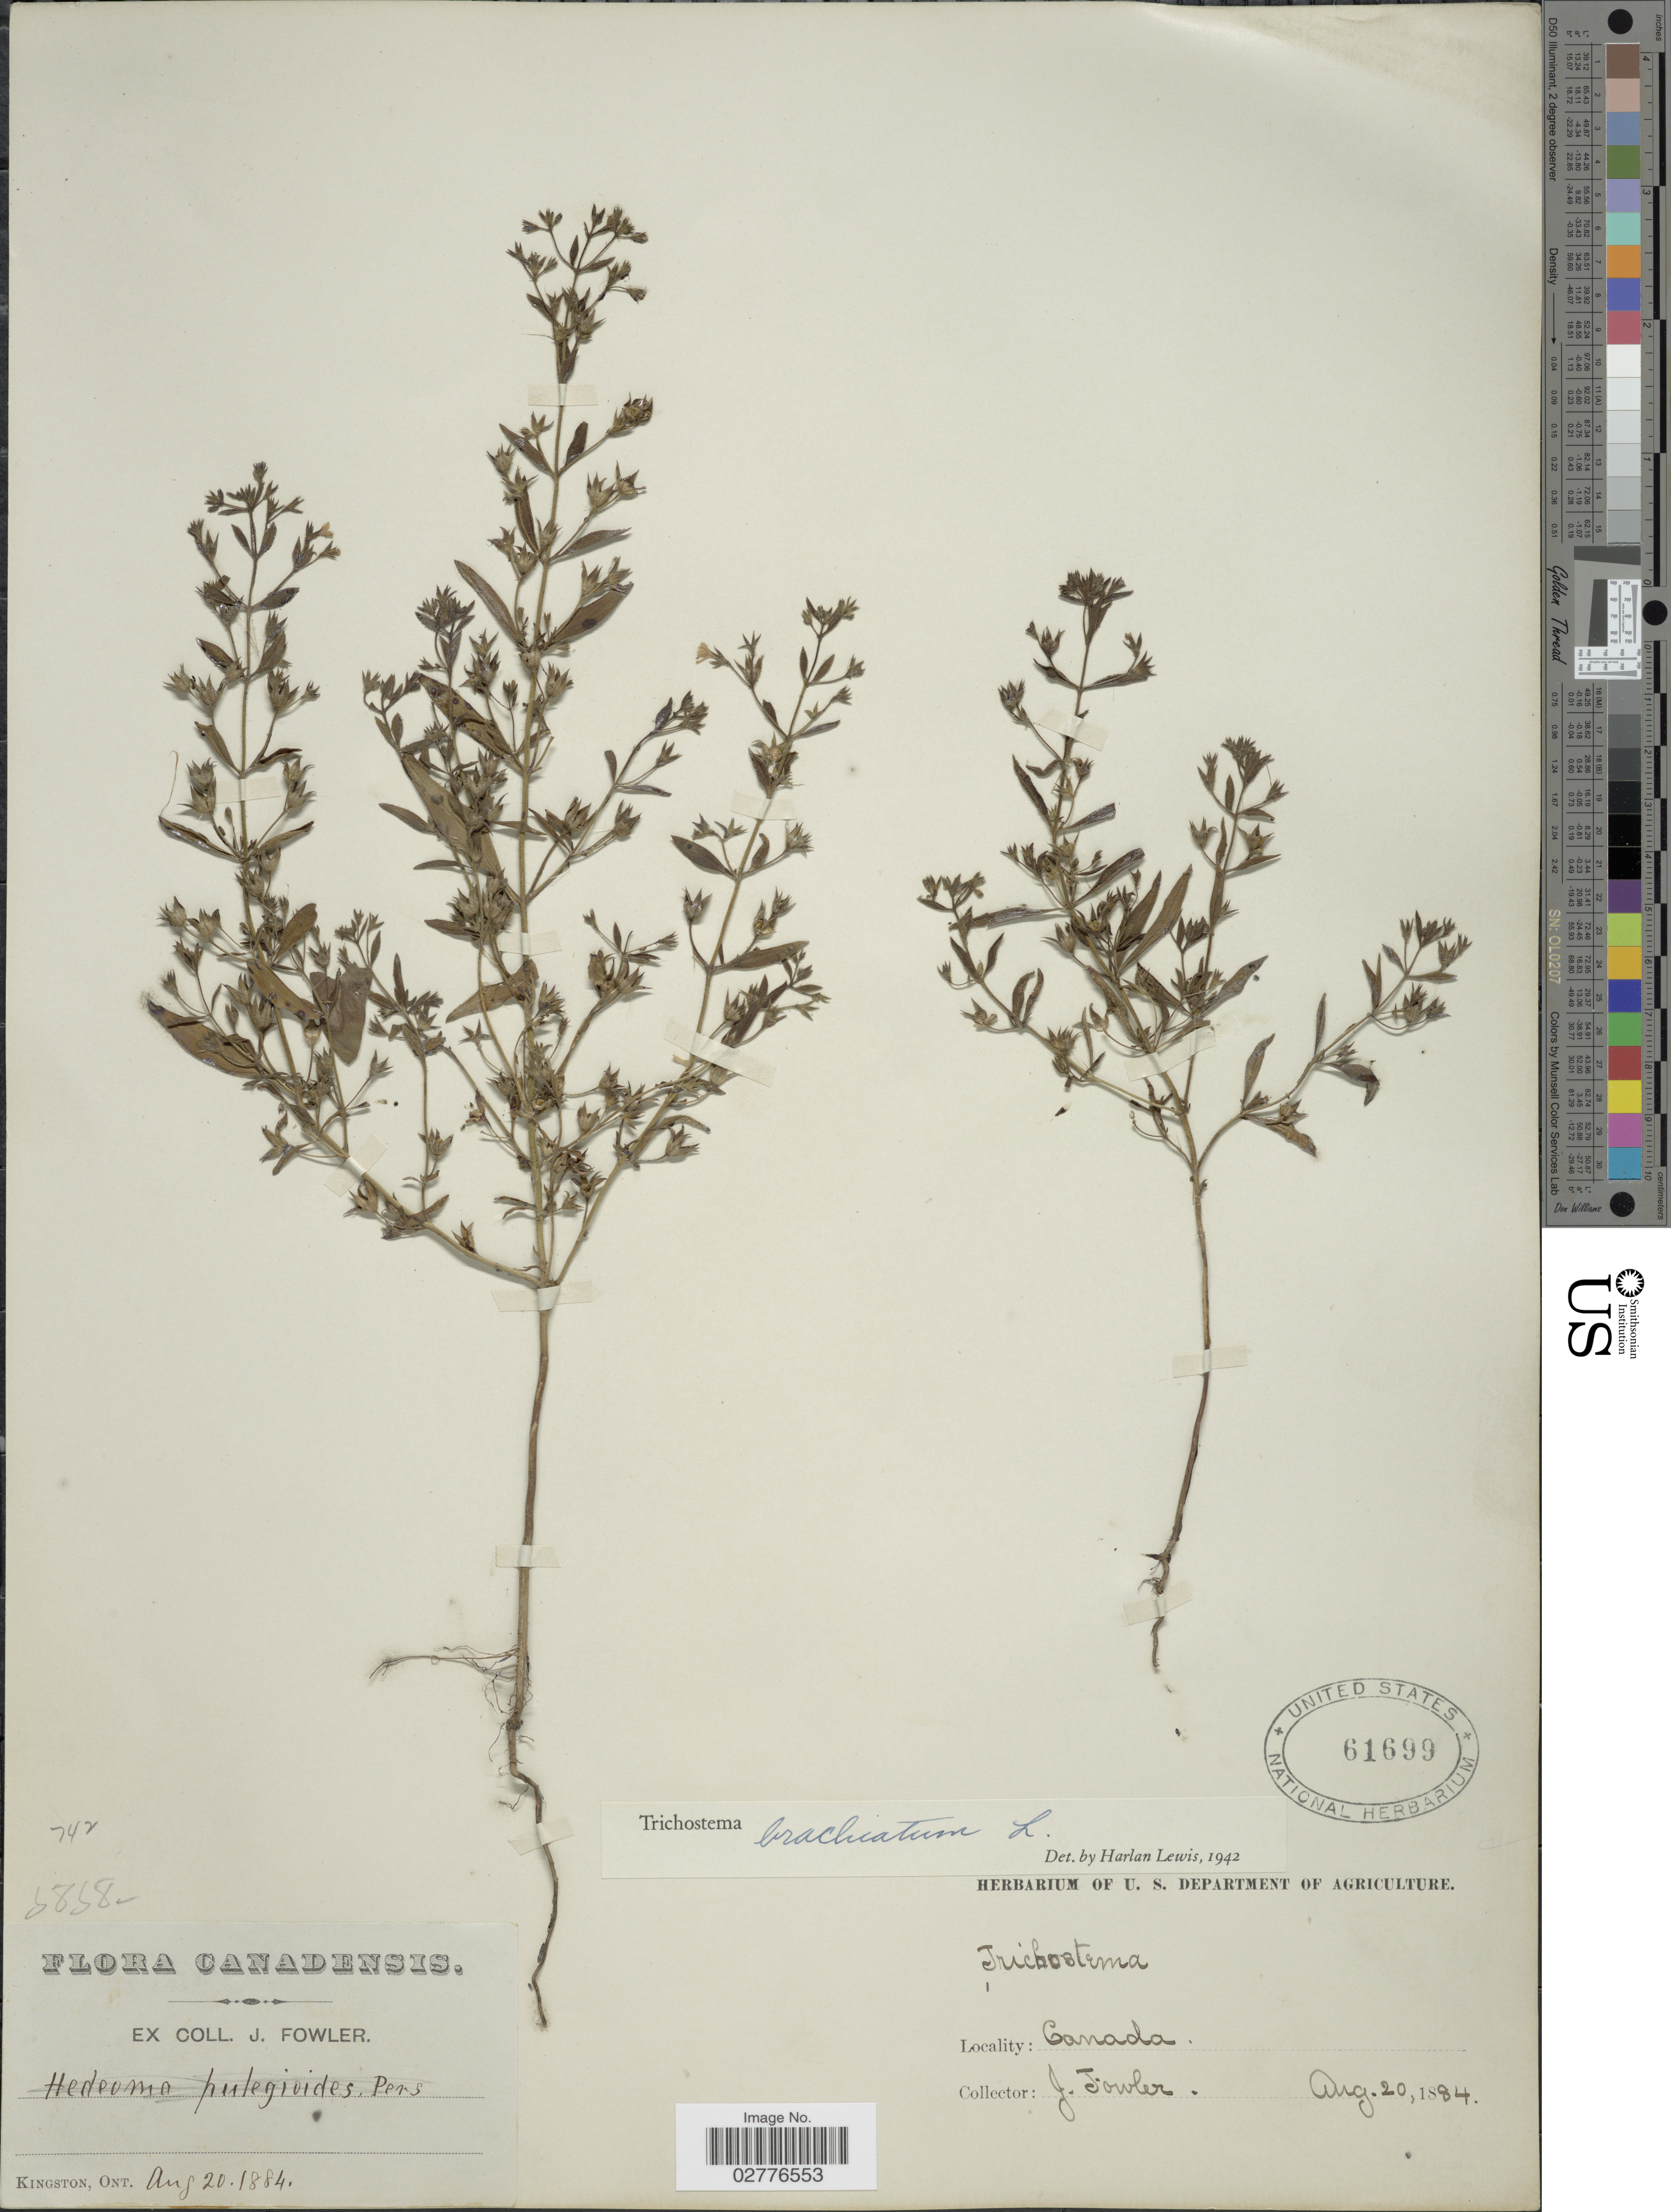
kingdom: Plantae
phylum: Tracheophyta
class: Magnoliopsida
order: Lamiales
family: Lamiaceae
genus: Trichostema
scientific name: Trichostema brachiatum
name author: L.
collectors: J. P. Fowler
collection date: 1884-08-20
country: Canada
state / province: Ontario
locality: Kingston.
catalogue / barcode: US 61699